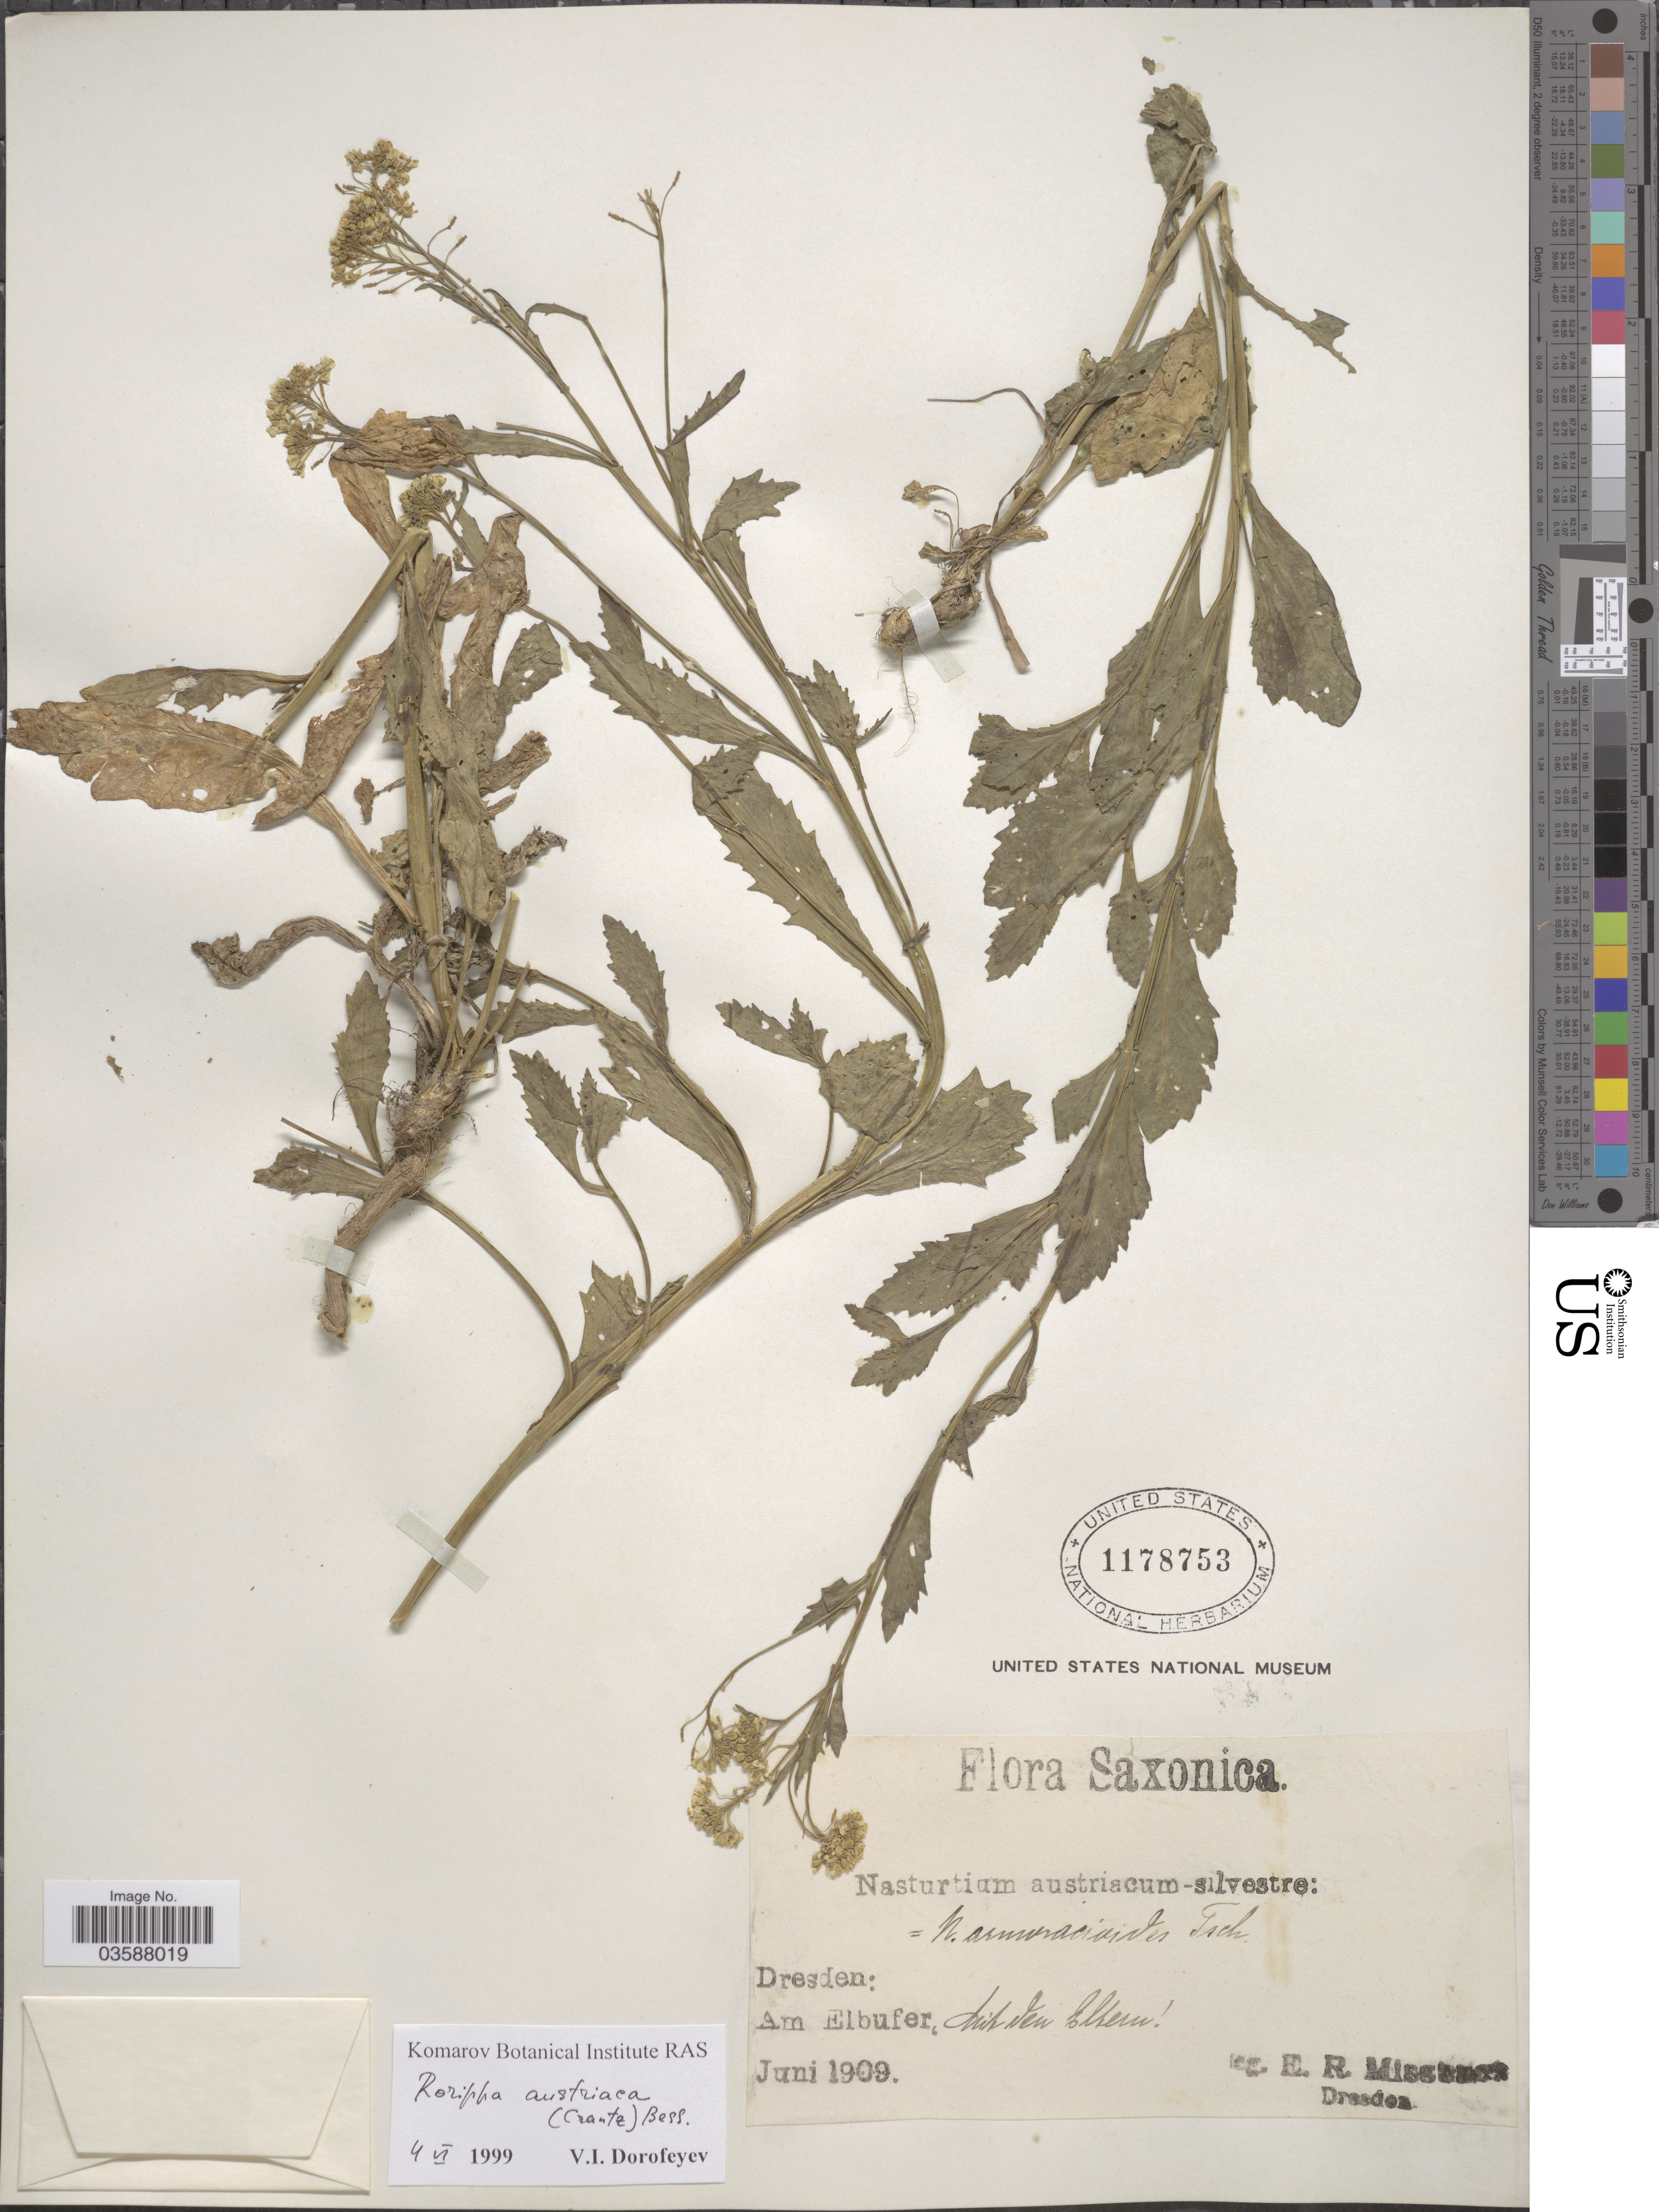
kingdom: Plantae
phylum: Tracheophyta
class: Magnoliopsida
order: Brassicales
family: Brassicaceae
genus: Rorippa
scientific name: Rorippa austriaca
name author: (Crantz) Besser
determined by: Dorofeyev, V. I.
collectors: E. Missbach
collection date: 1909-06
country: Germany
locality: Saxonica. Dresden: Am Elbufer, mit den Eltern.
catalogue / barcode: US 1178753